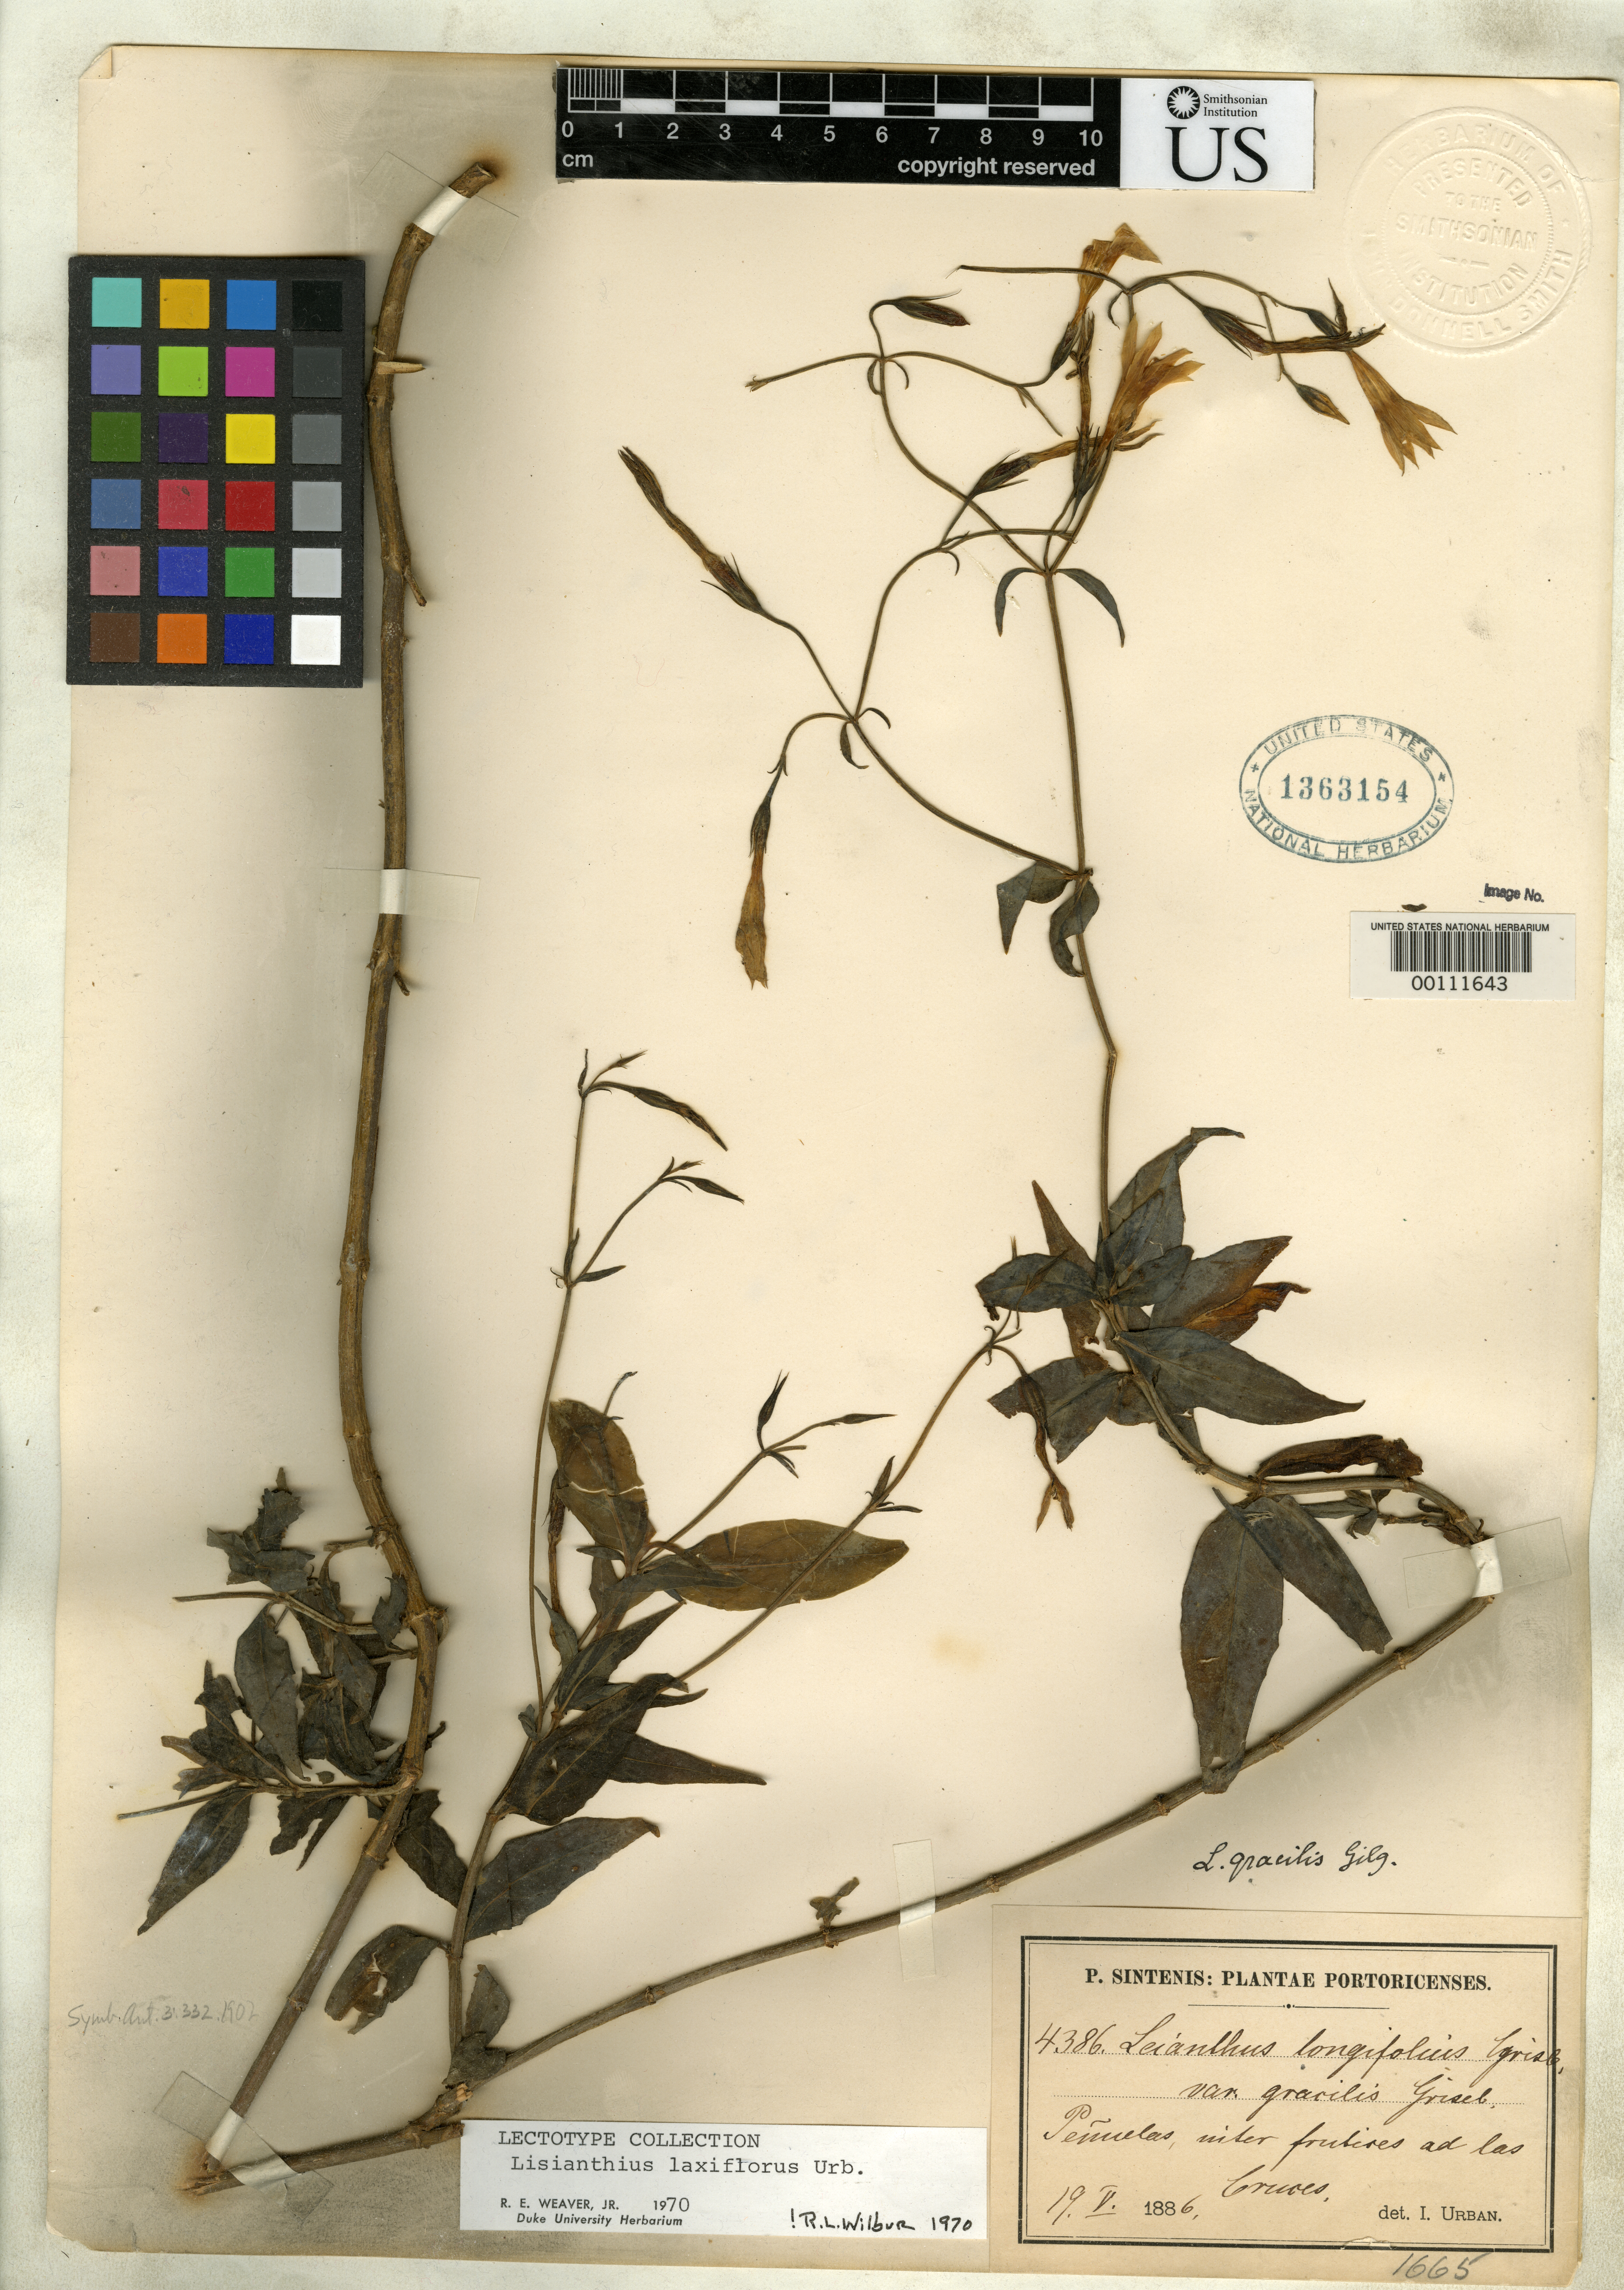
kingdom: Plantae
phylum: Tracheophyta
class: Magnoliopsida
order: Gentianales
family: Gentianaceae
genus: Lisianthius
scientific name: Lisianthius laxiflorus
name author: Urb.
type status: Isolectotype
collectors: P. Sintenis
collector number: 4386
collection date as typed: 19 Jun 1886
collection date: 1886-06-19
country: Puerto Rico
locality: Peñuelas, ad las Cruces.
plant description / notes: Published as "Lisianthus".; Specimen ex John Donnell Smith herbarium.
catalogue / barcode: US 1363154